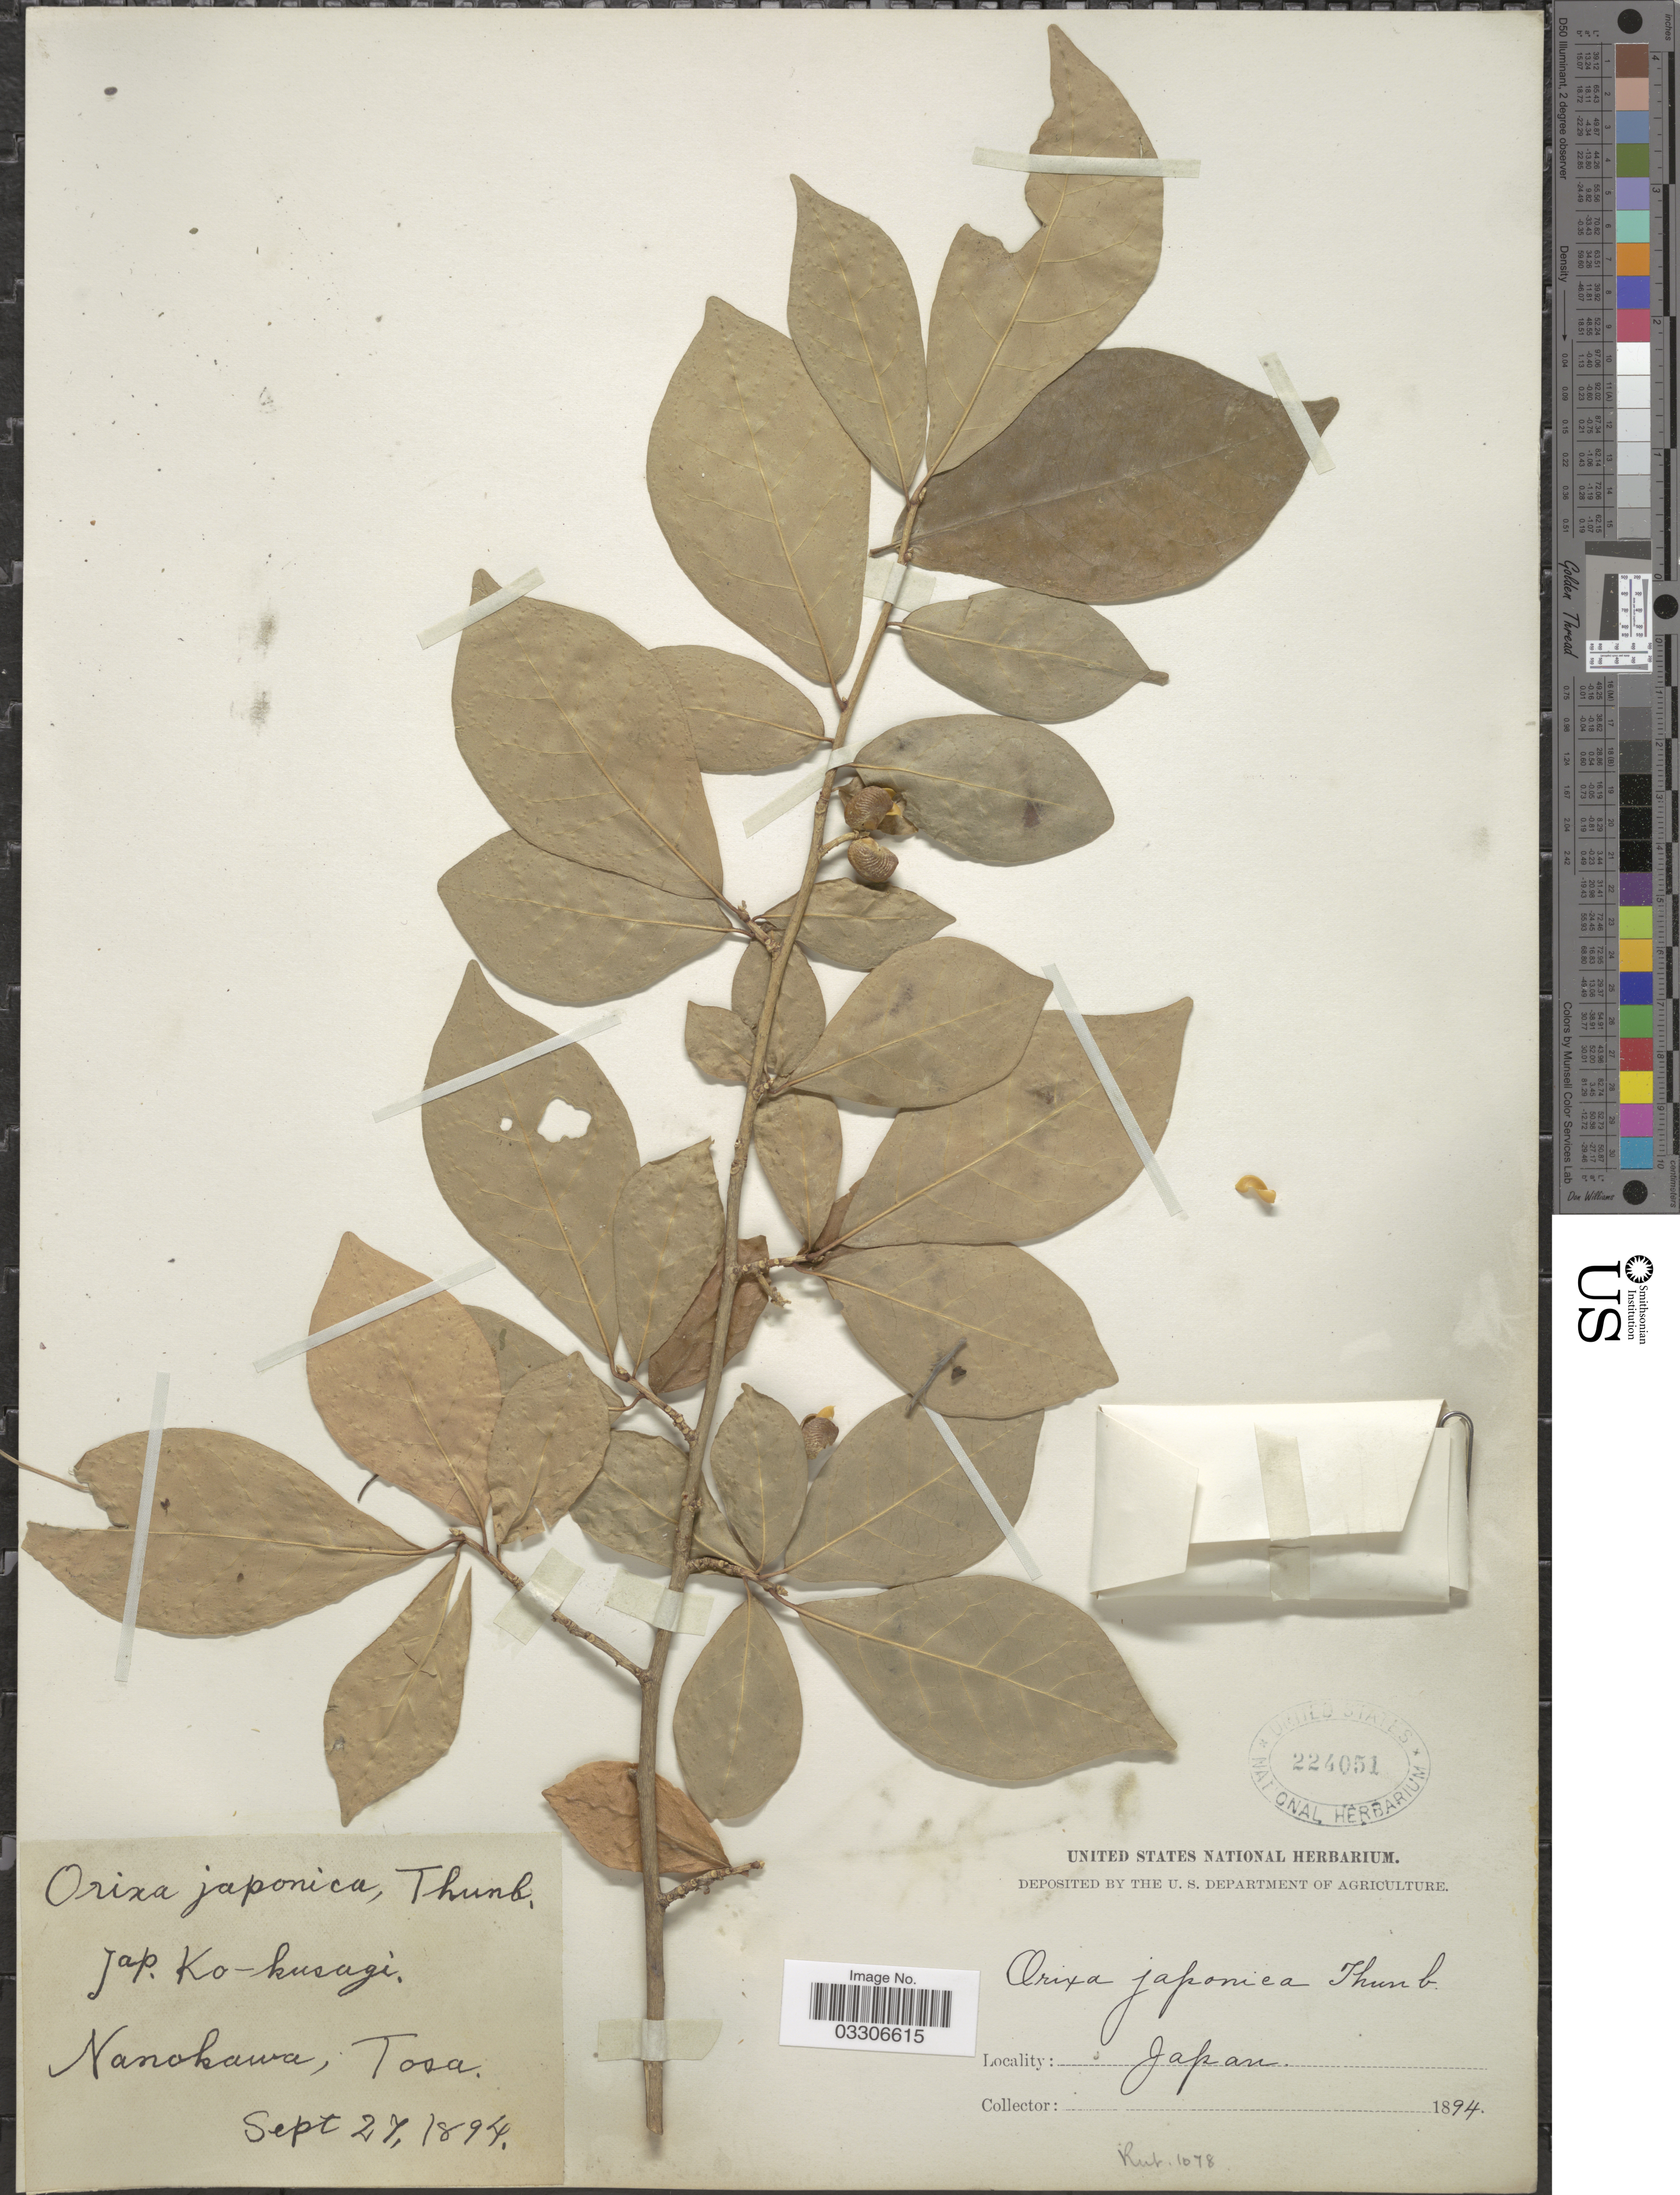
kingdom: Plantae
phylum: Tracheophyta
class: Magnoliopsida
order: Sapindales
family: Rutaceae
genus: Orixa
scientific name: Orixa japonica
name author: Thunb.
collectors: ex herb. United States National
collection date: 1894-09-27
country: Japan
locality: Nanokawa.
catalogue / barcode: US 224051